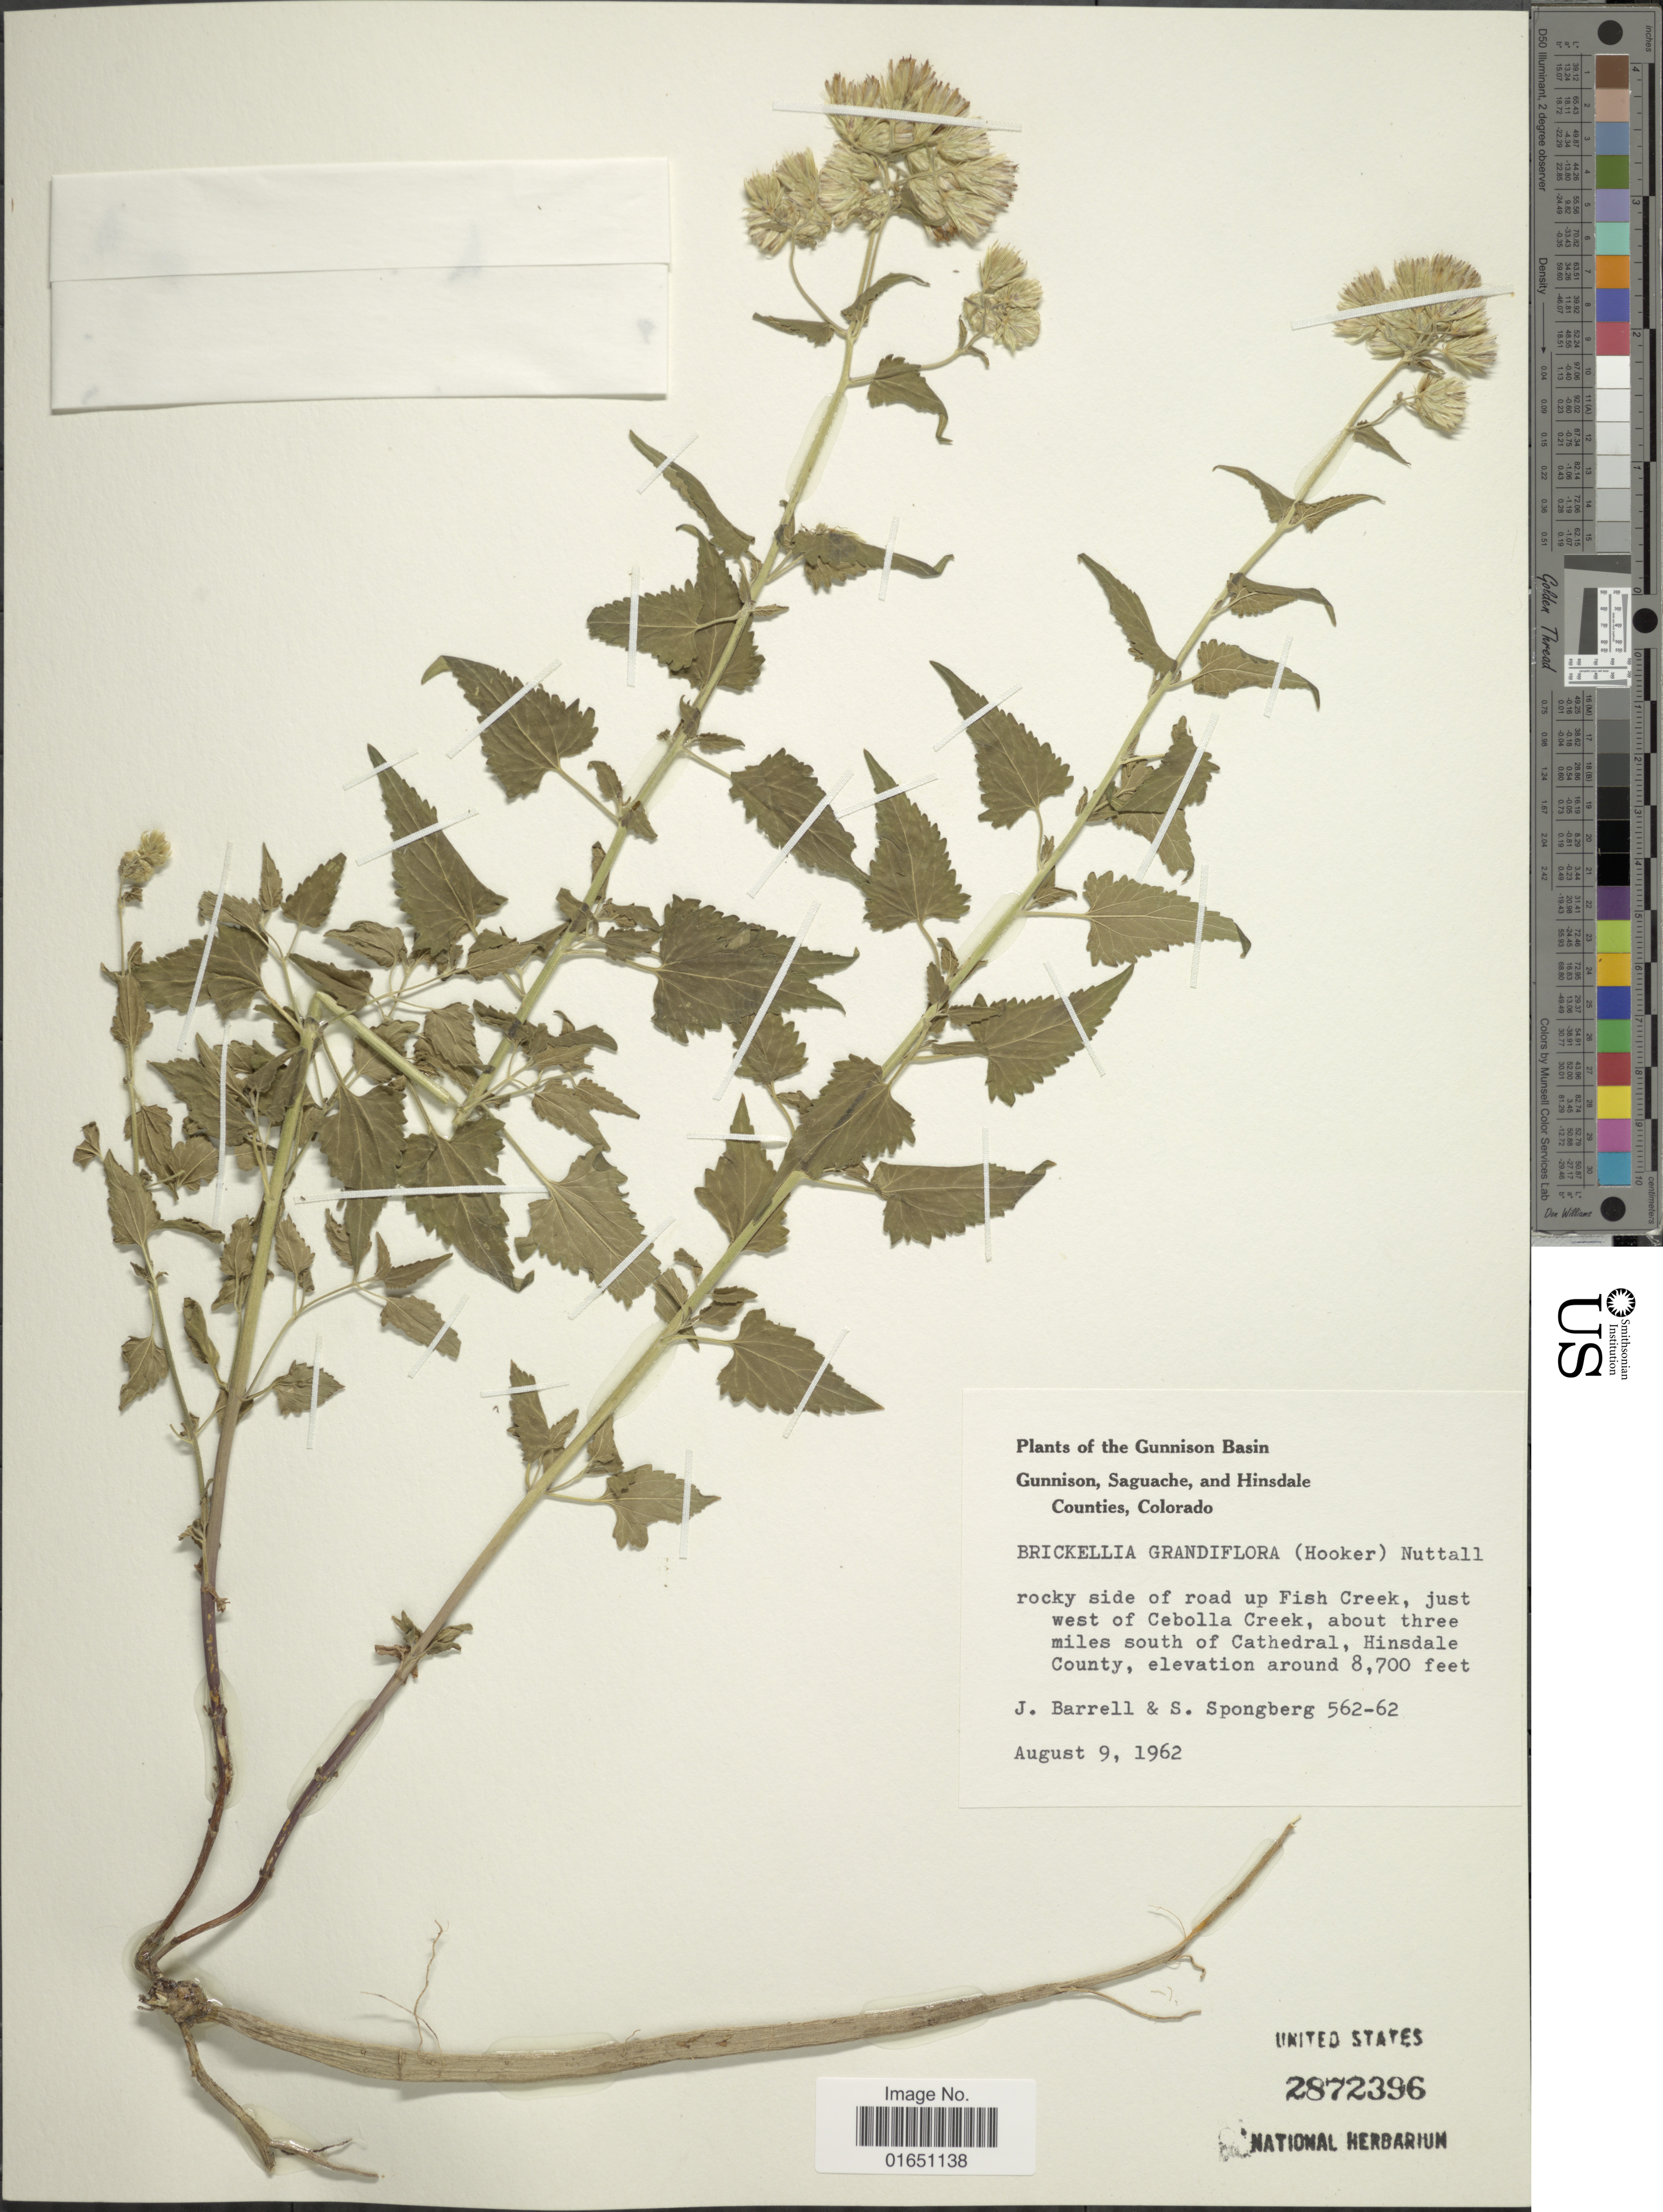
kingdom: Plantae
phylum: Tracheophyta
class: Magnoliopsida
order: Asterales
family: Asteraceae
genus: Brickellia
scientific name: Brickellia grandiflora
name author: (Hook.) Nutt.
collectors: J. Barrell & S. A.Spongberg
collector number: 562-62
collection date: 1962-08-09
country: United States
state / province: Colorado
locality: The Gunnison Basin, Gunnison, Sagauche, and Hinsdale Counties, Colorado, Rocky side of road up Fish Creek, just west of Cebolla CReek, about three miles south of Cathedral, Hinsdale County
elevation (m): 2652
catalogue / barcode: US 2872396